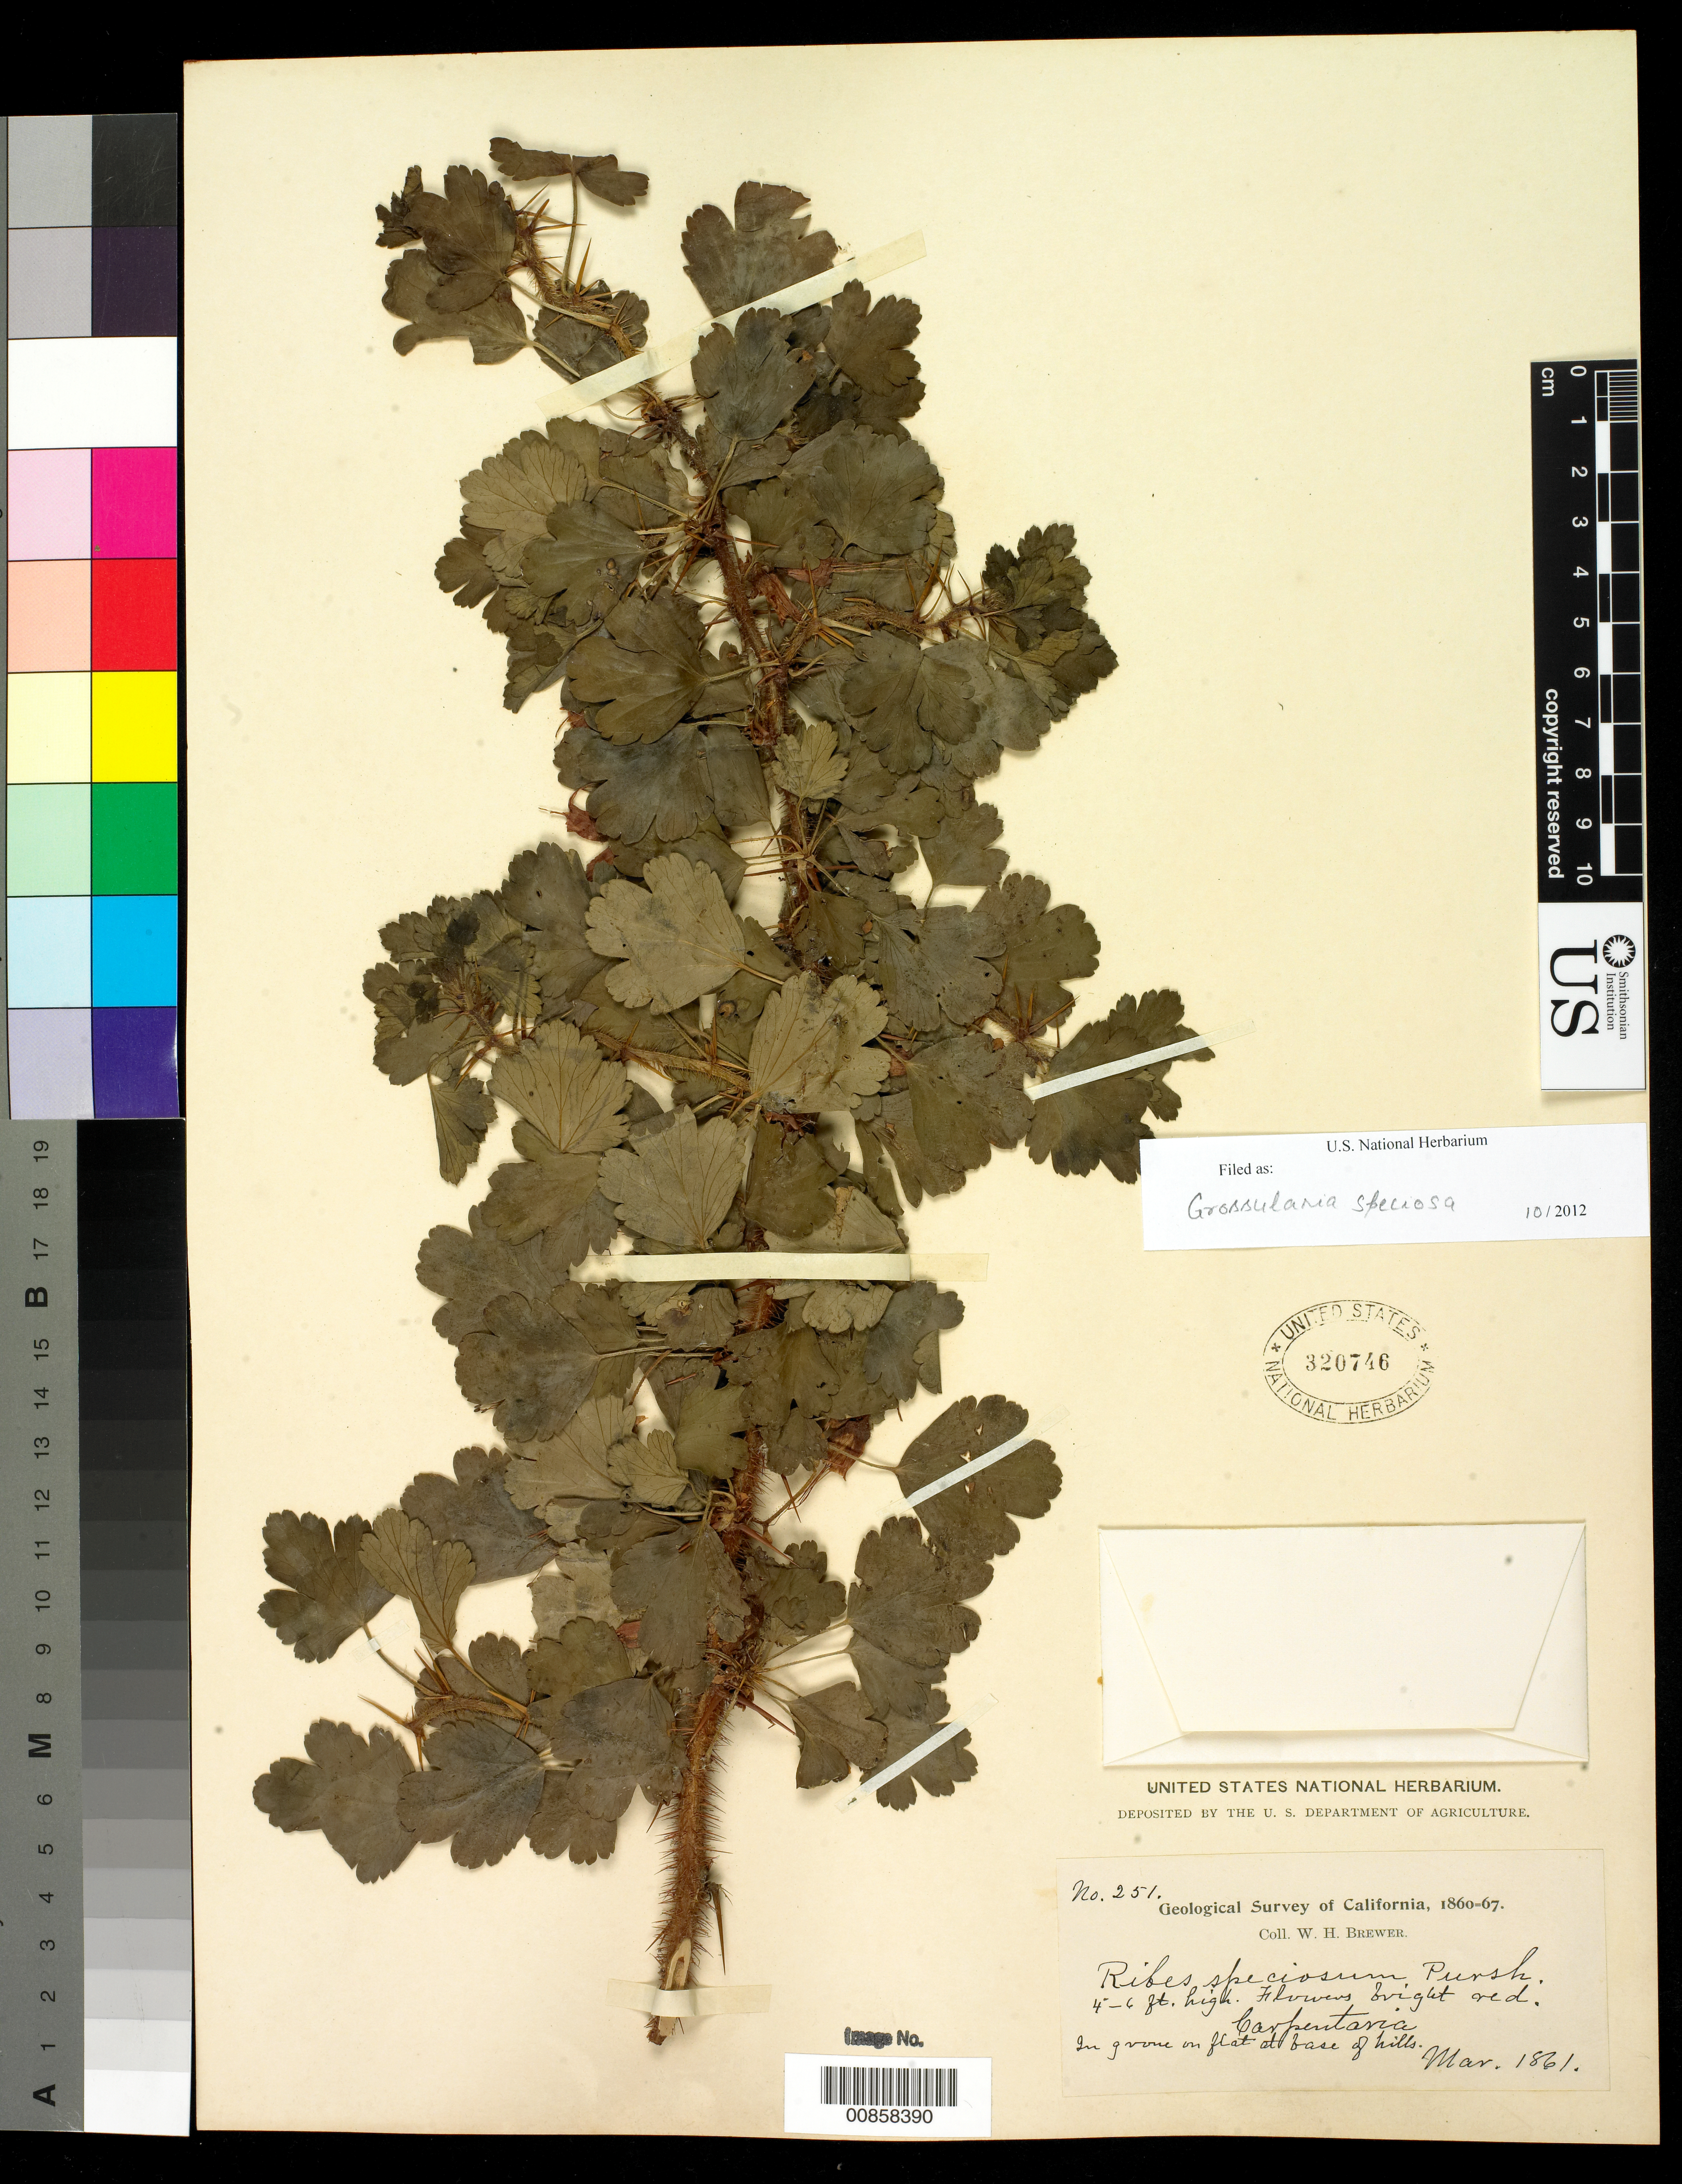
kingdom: Plantae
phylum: Tracheophyta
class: Magnoliopsida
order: Saxifragales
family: Grossulariaceae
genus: Ribes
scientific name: Ribes speciosum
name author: Pursh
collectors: W. H. Brewer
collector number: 251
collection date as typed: Mar 1861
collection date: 1861-03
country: United States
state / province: California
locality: Carpinteria. In grove on flat at base of hills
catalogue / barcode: US 320746